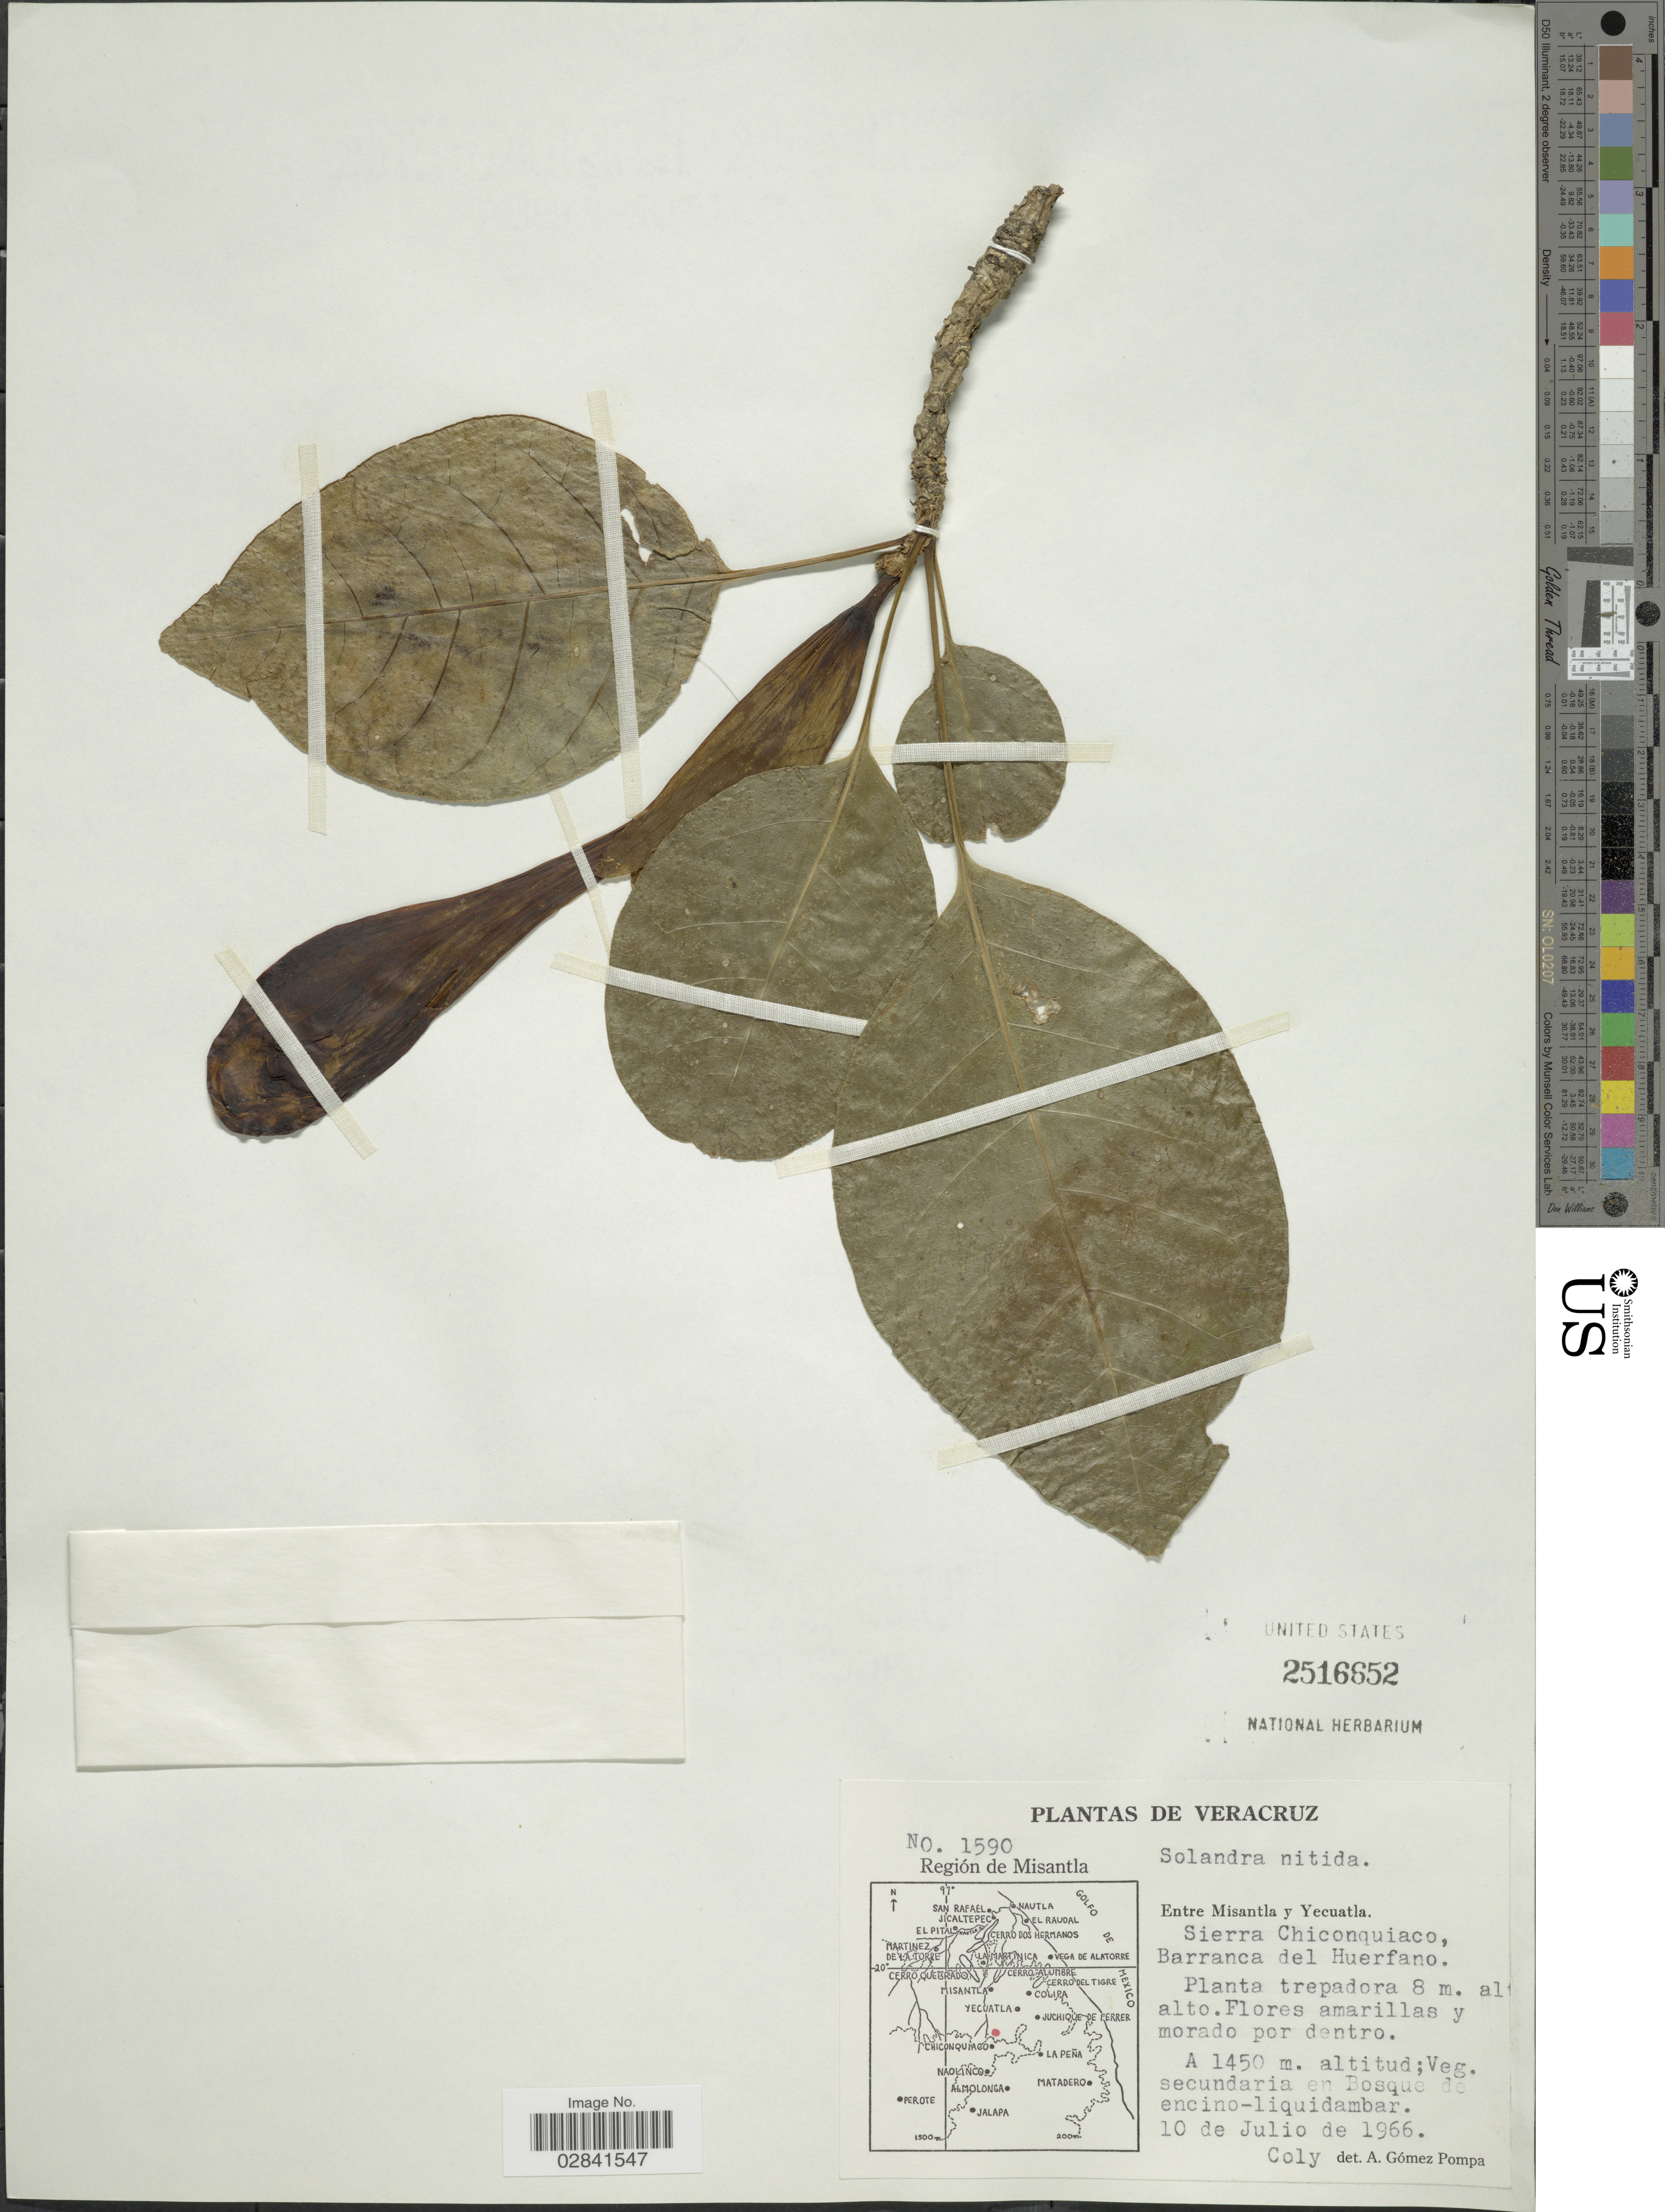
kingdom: Plantae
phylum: Tracheophyta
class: Magnoliopsida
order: Solanales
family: Solanaceae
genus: Solandra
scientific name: Solandra maxima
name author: (Sessé & Moc.) P.S. Green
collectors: A. Gómez Pompa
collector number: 1590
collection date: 1966-07-10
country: Mexico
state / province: Veracruz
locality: Veracruz. Región de Misantla. Entre Misantla y Yecuatla. Sierra Chiconquiaco, Barranca del Huerfano.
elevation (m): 1450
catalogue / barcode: US 2516652